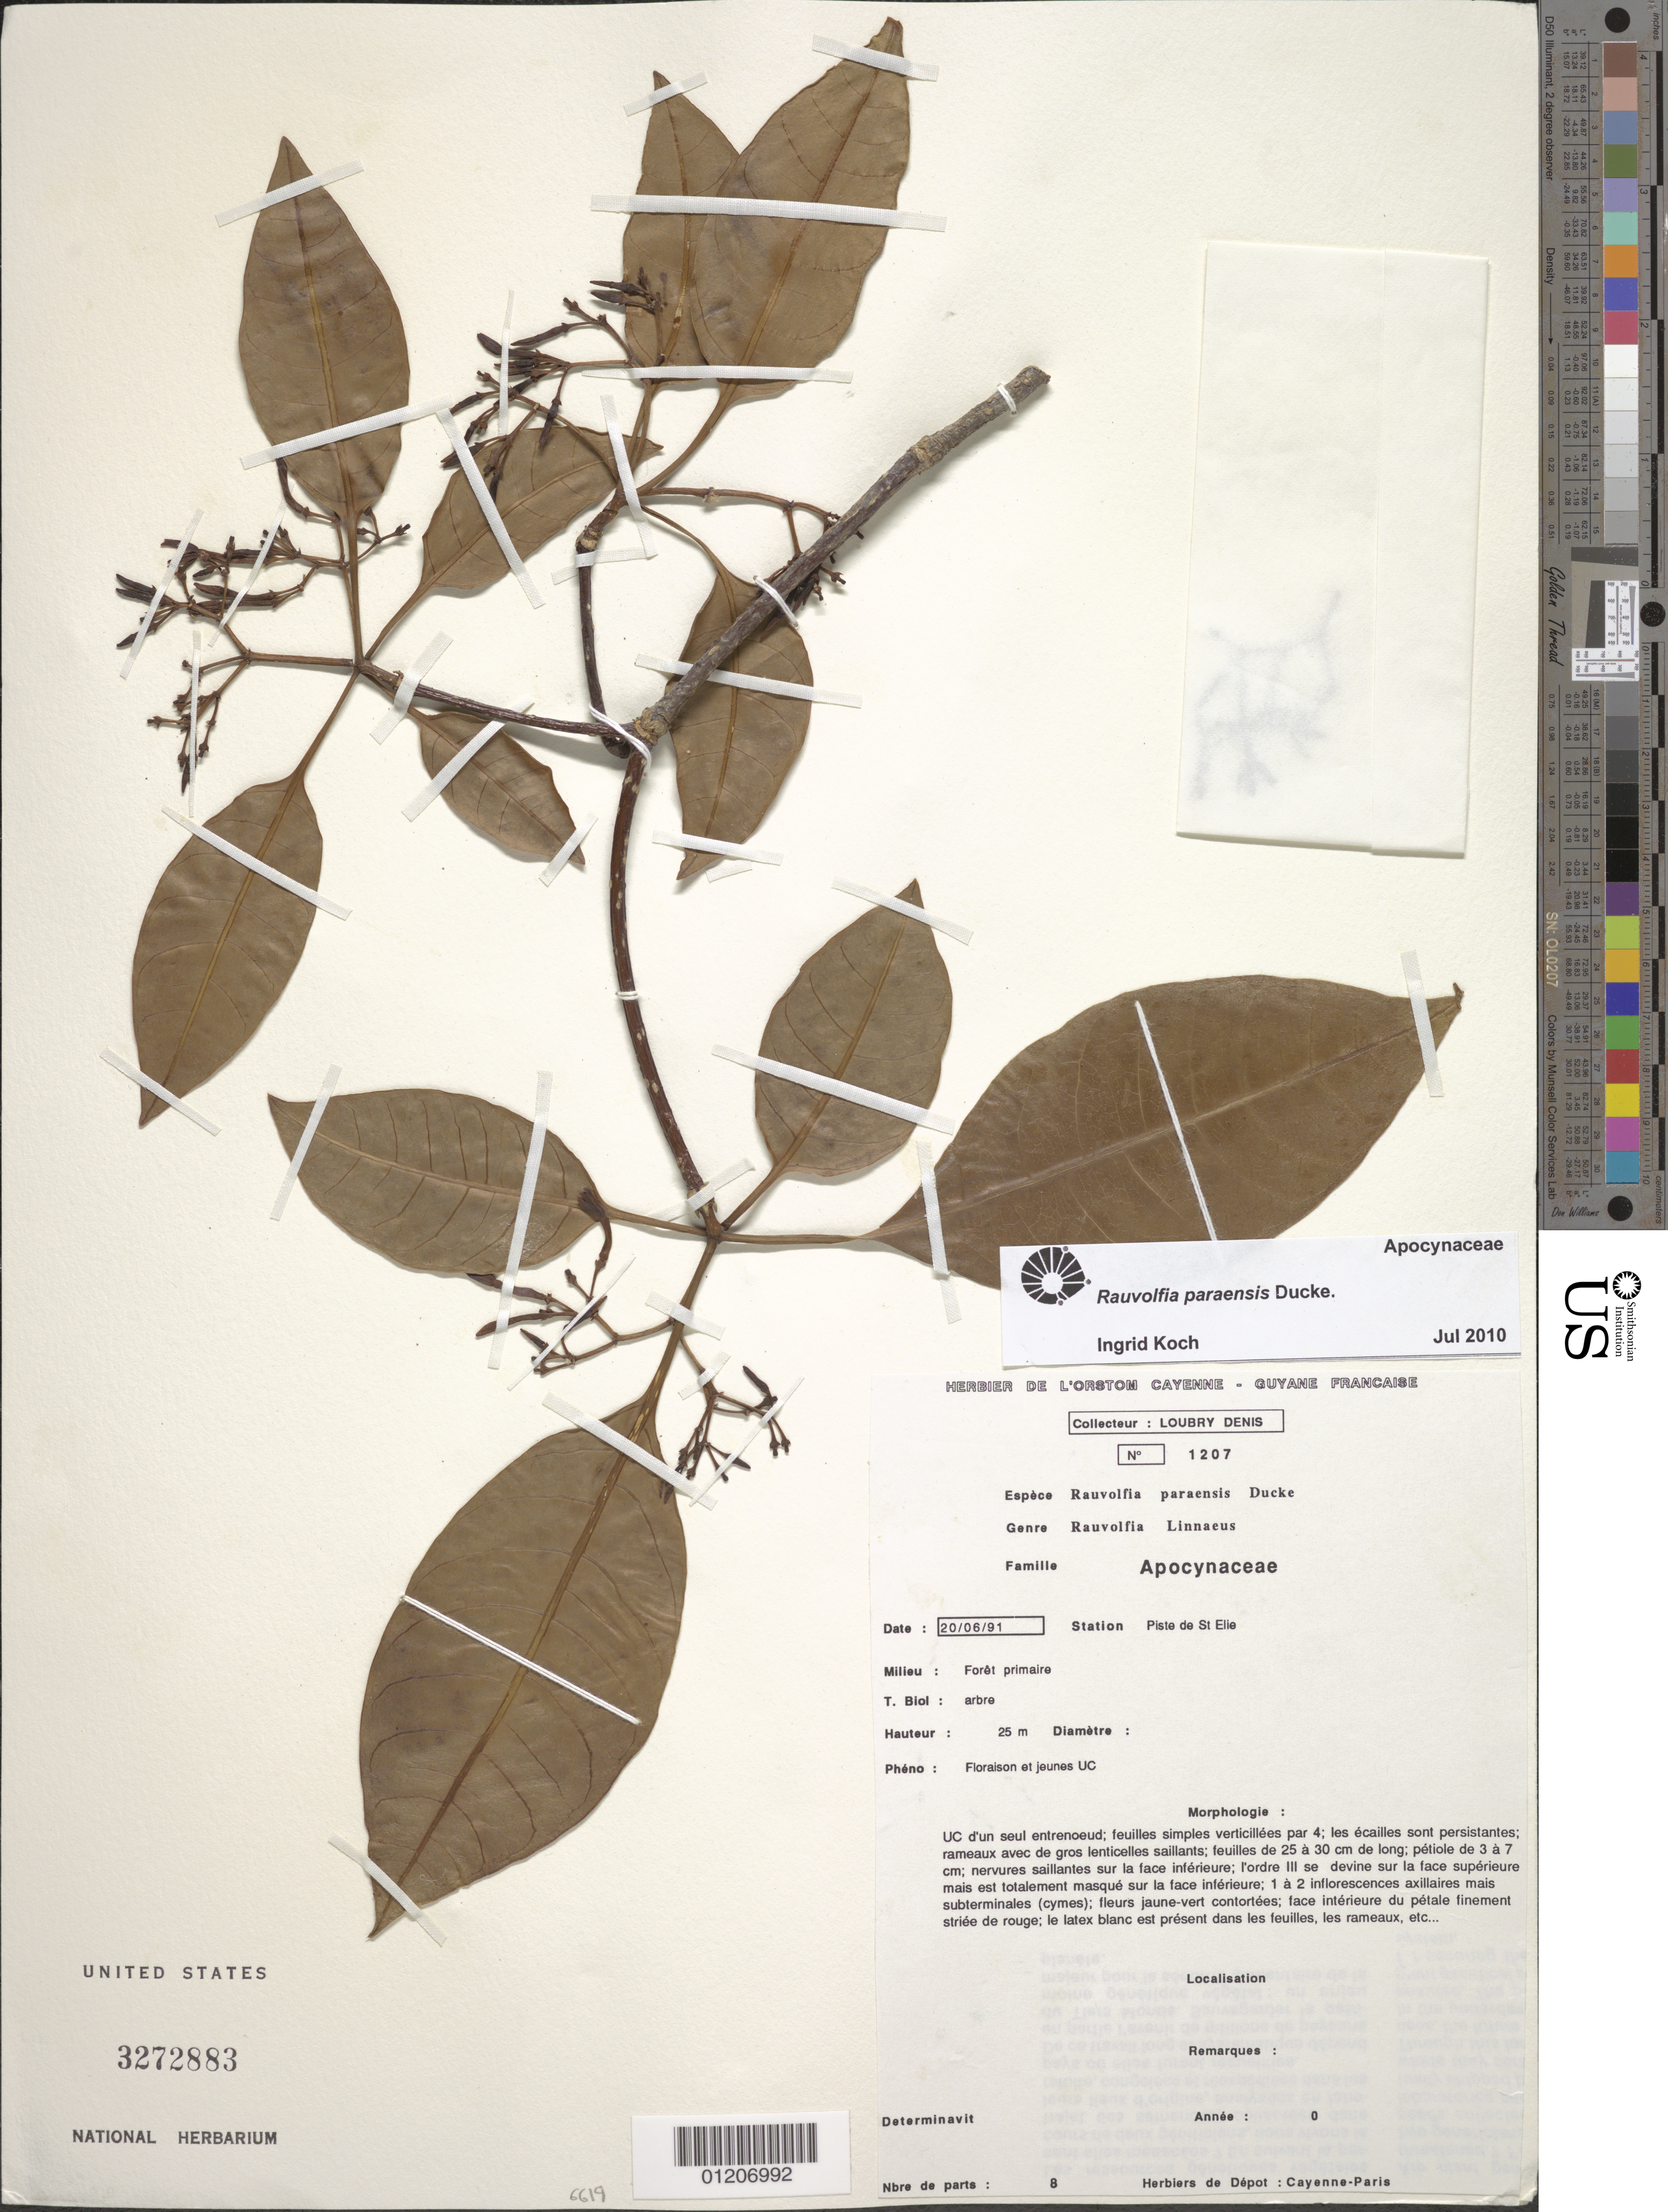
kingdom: Plantae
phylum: Tracheophyta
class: Magnoliopsida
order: Gentianales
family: Apocynaceae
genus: Rauvolfia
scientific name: Rauvolfia paraensis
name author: Ducke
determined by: Koch, I.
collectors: D. Loubry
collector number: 1207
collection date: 1991-06-20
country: French Guiana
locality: Piste de St. Elie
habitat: Foret primaire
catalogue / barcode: US 3272883